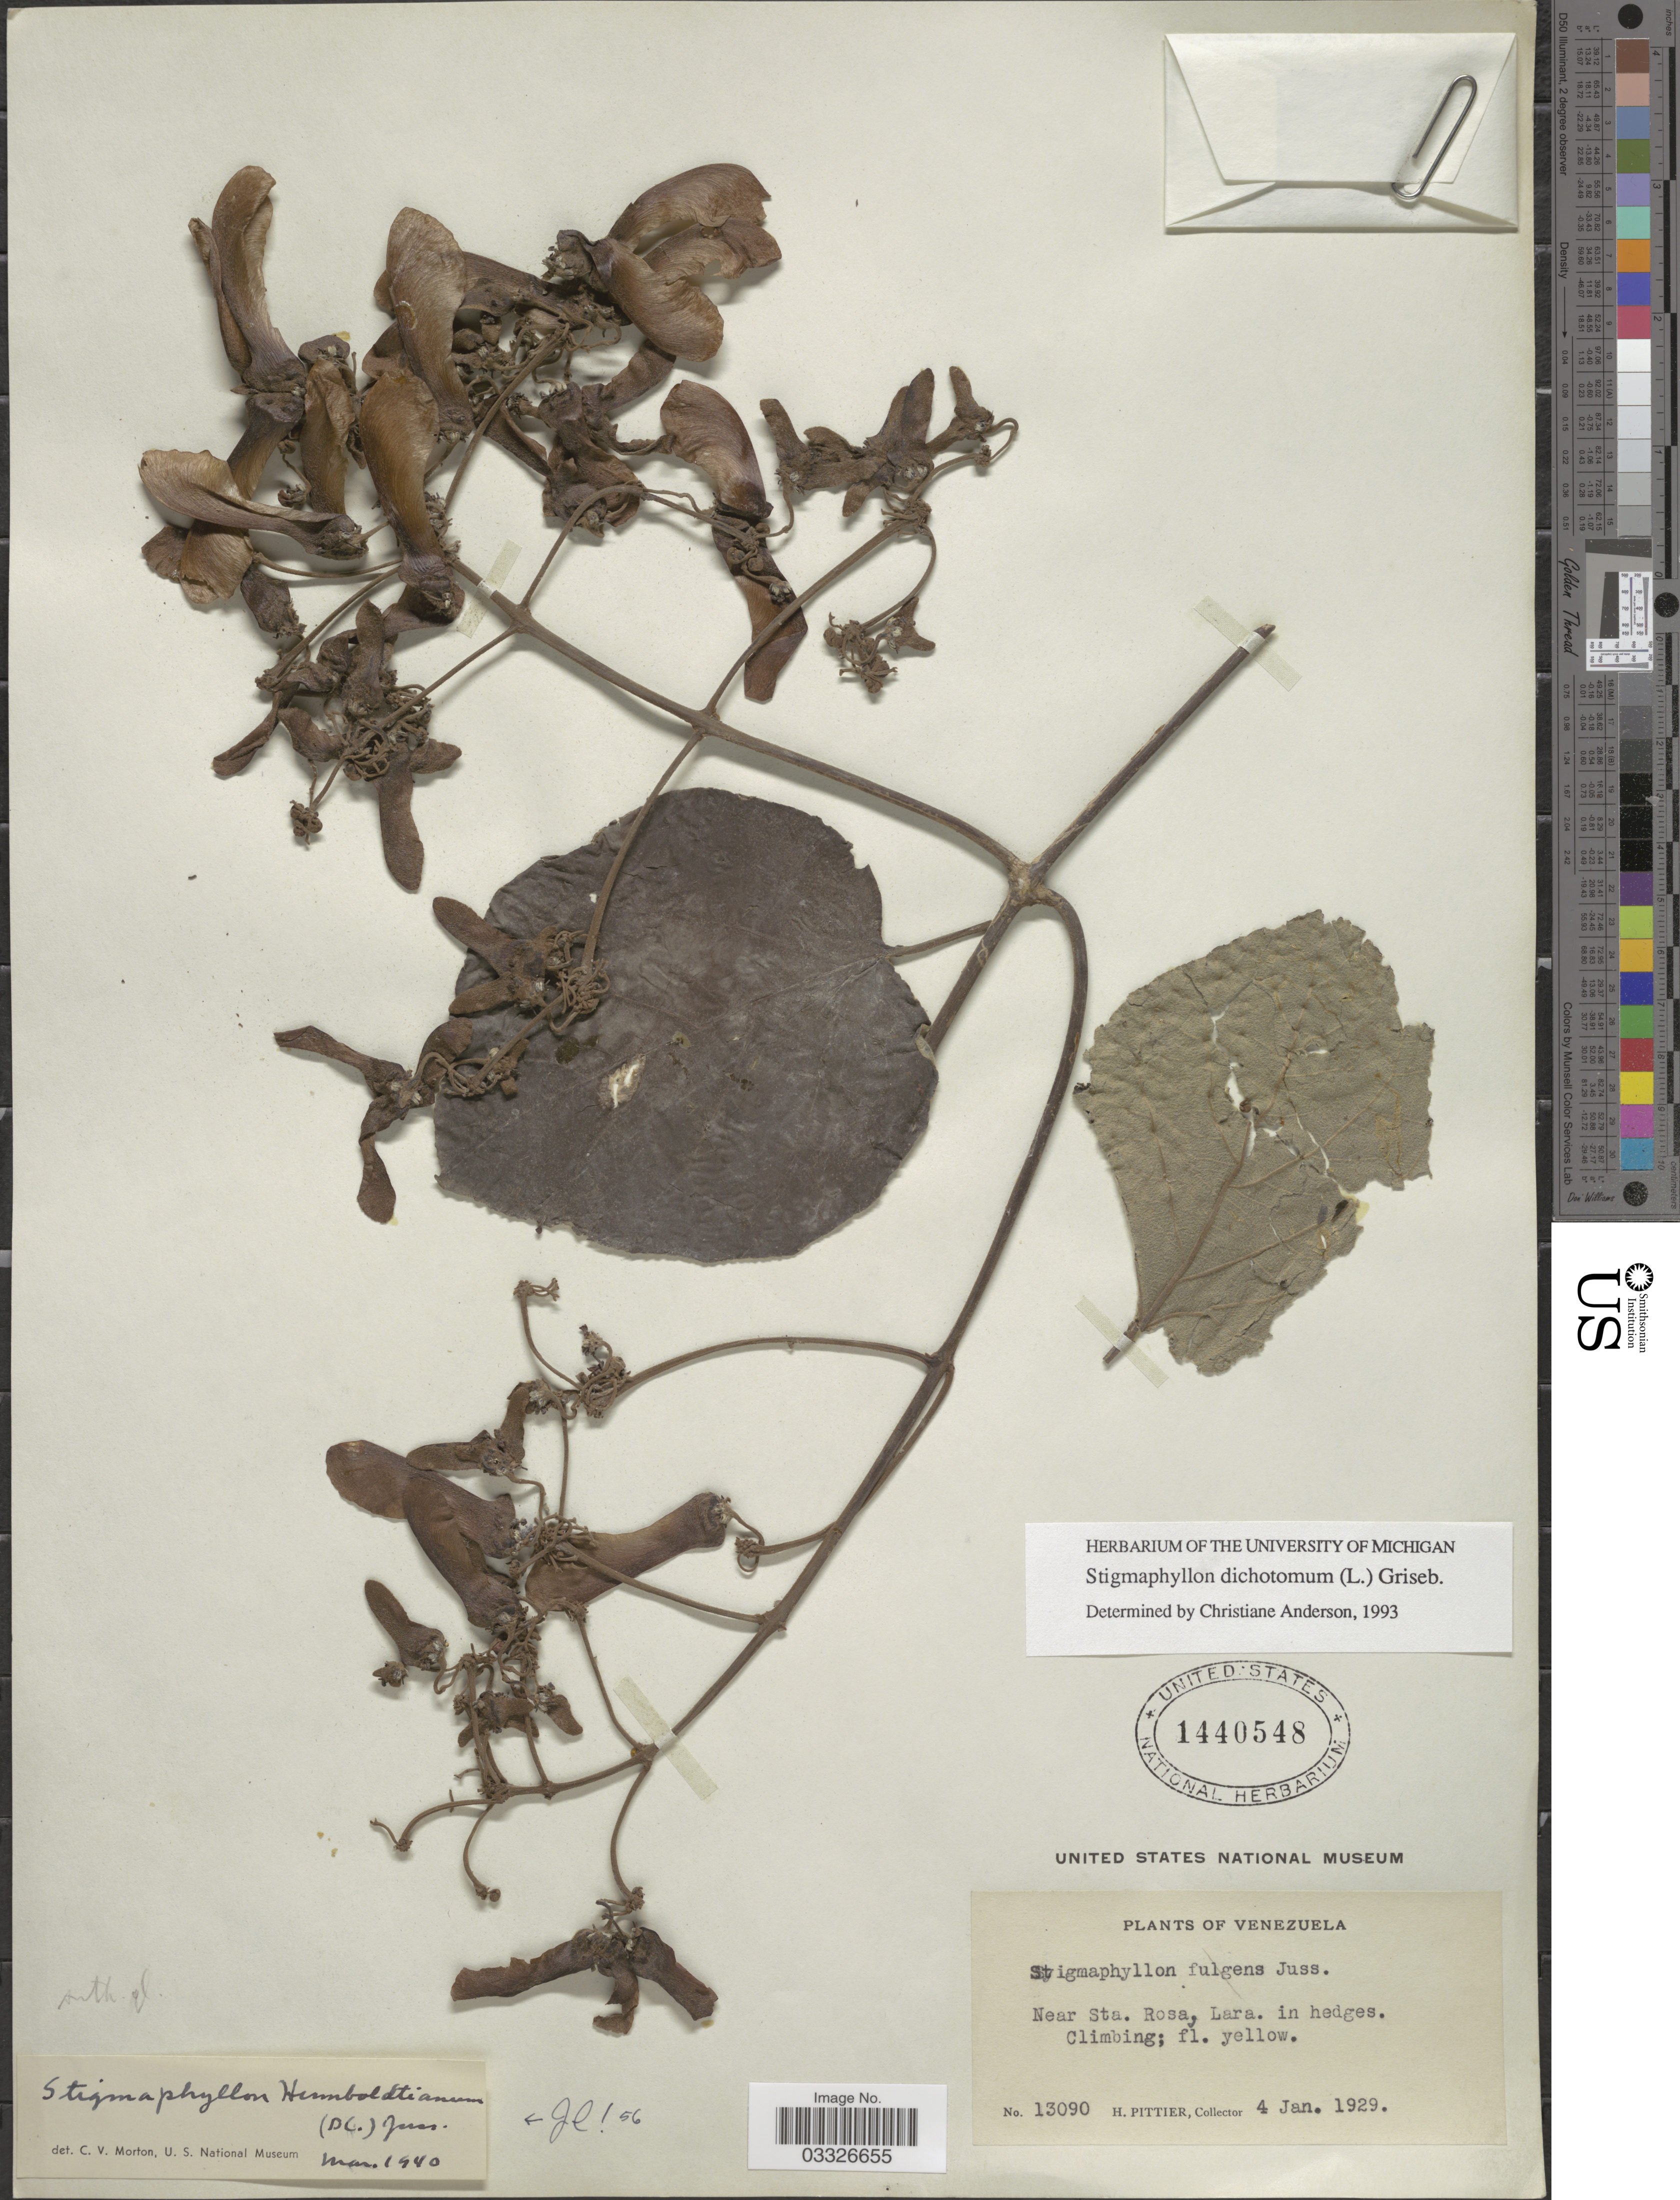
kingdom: Plantae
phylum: Tracheophyta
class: Magnoliopsida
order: Malpighiales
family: Malpighiaceae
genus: Stigmaphyllon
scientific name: Stigmaphyllon dichotomum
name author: Griseb.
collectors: H. F. Pittier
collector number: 13090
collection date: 1929-01-04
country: Venezuela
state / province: Lara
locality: Near Sta. Rosa.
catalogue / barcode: US 1440548